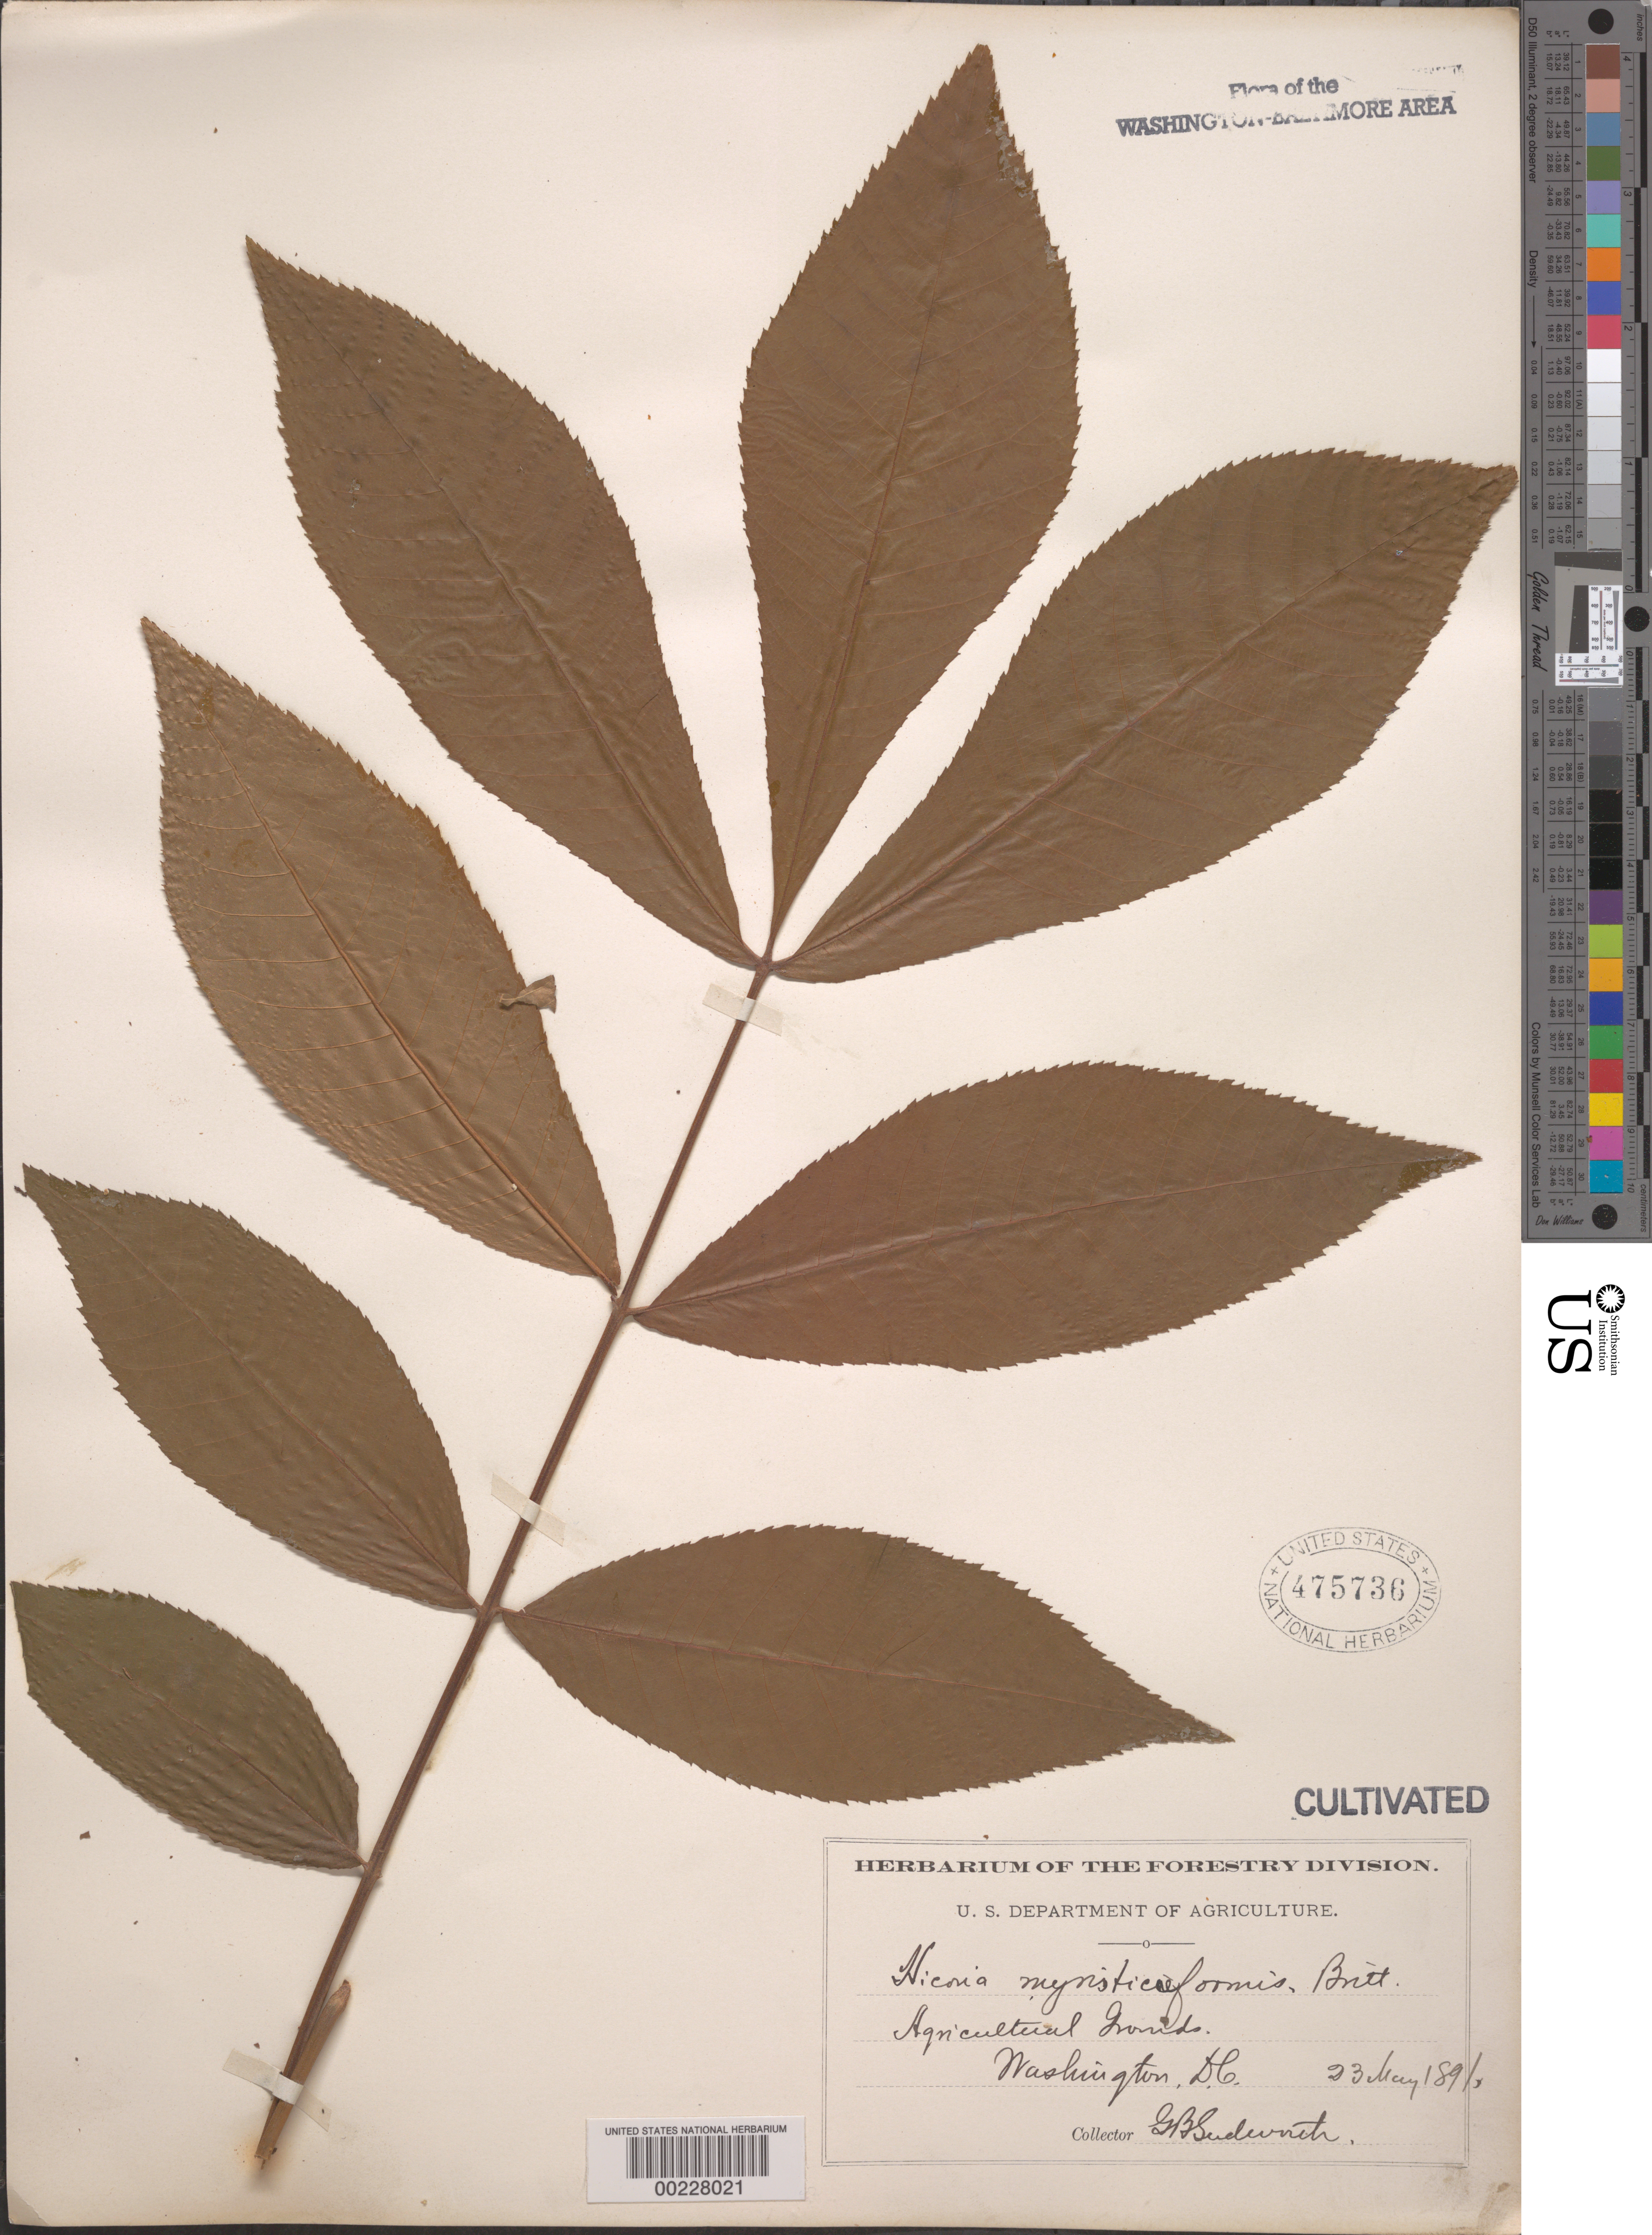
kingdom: Plantae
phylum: Tracheophyta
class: Magnoliopsida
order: Fagales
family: Juglandaceae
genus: Carya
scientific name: Carya myristiciformis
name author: (F. Michx.) Nutt.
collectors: G. B. Sudworth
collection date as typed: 23 May 1891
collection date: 1891-05-23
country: United States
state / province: District of Columbia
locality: Agricultural grounds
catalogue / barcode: US 475736